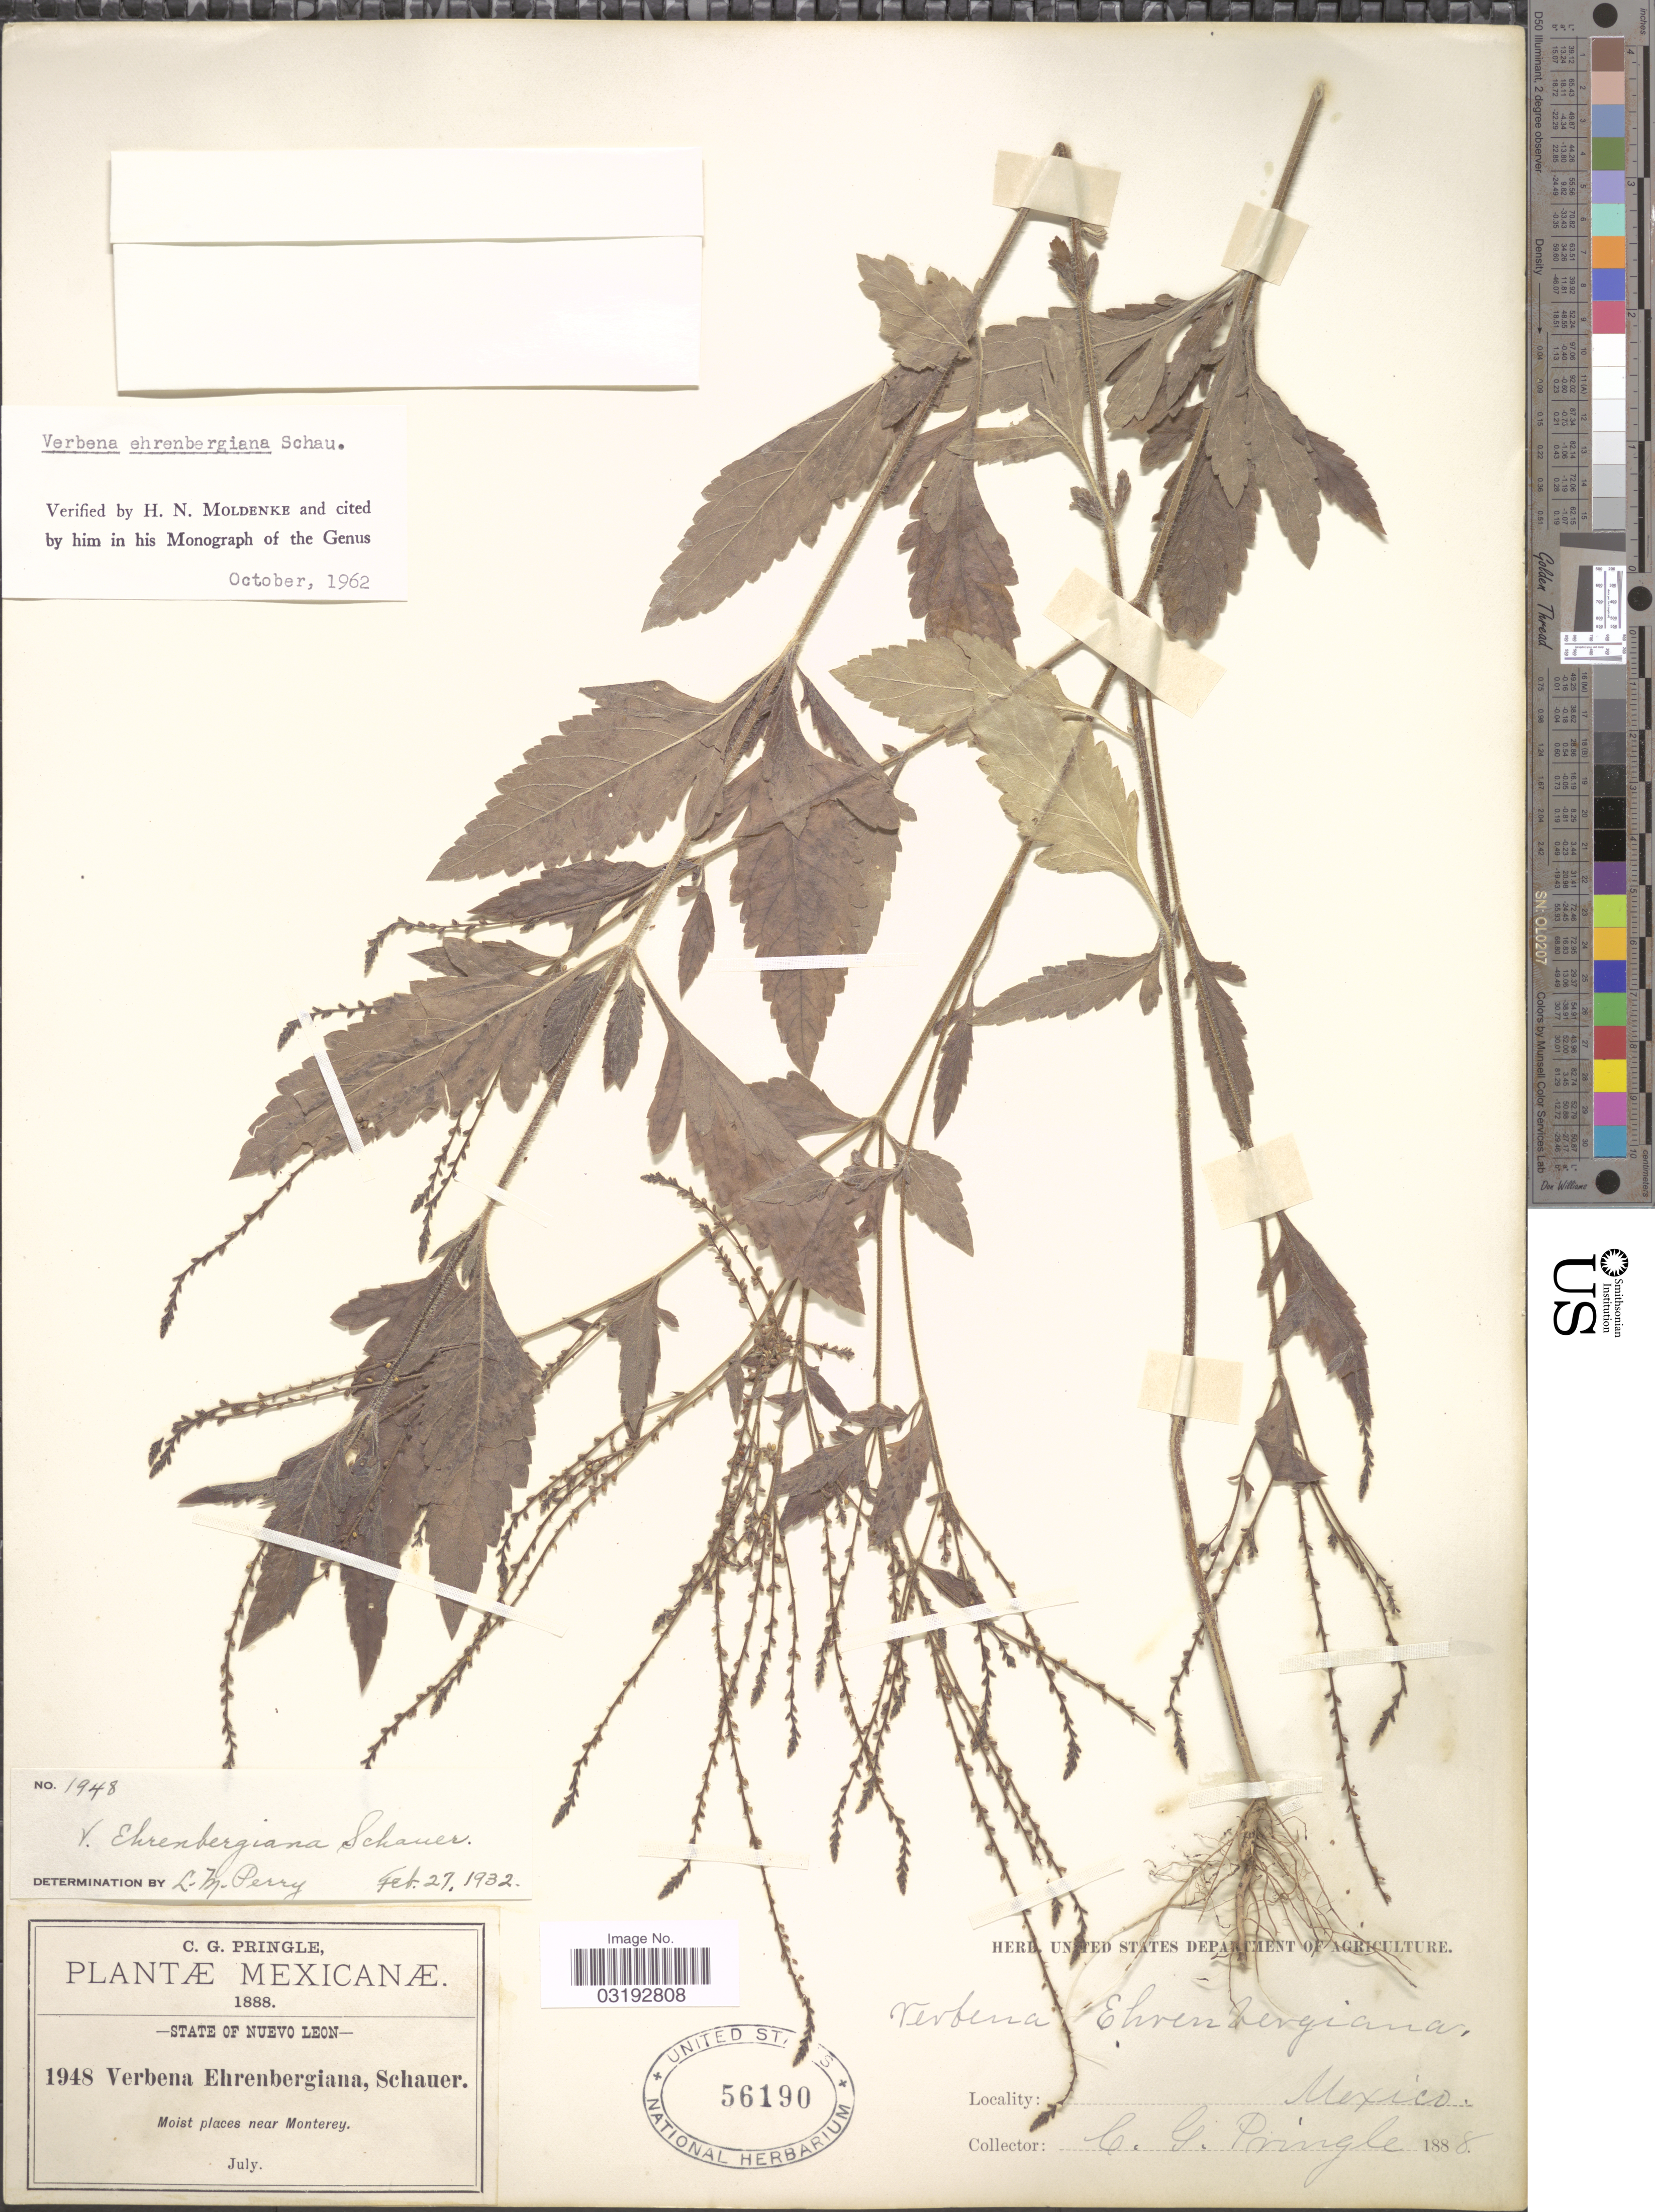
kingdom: Plantae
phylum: Tracheophyta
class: Magnoliopsida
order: Lamiales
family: Verbenaceae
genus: Verbena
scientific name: Verbena ehrenbergiana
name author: S. Schauer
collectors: C. G. Pringle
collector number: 1948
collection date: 1888-07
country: Mexico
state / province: Nuevo León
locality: Near Monterey.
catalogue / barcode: US 56190